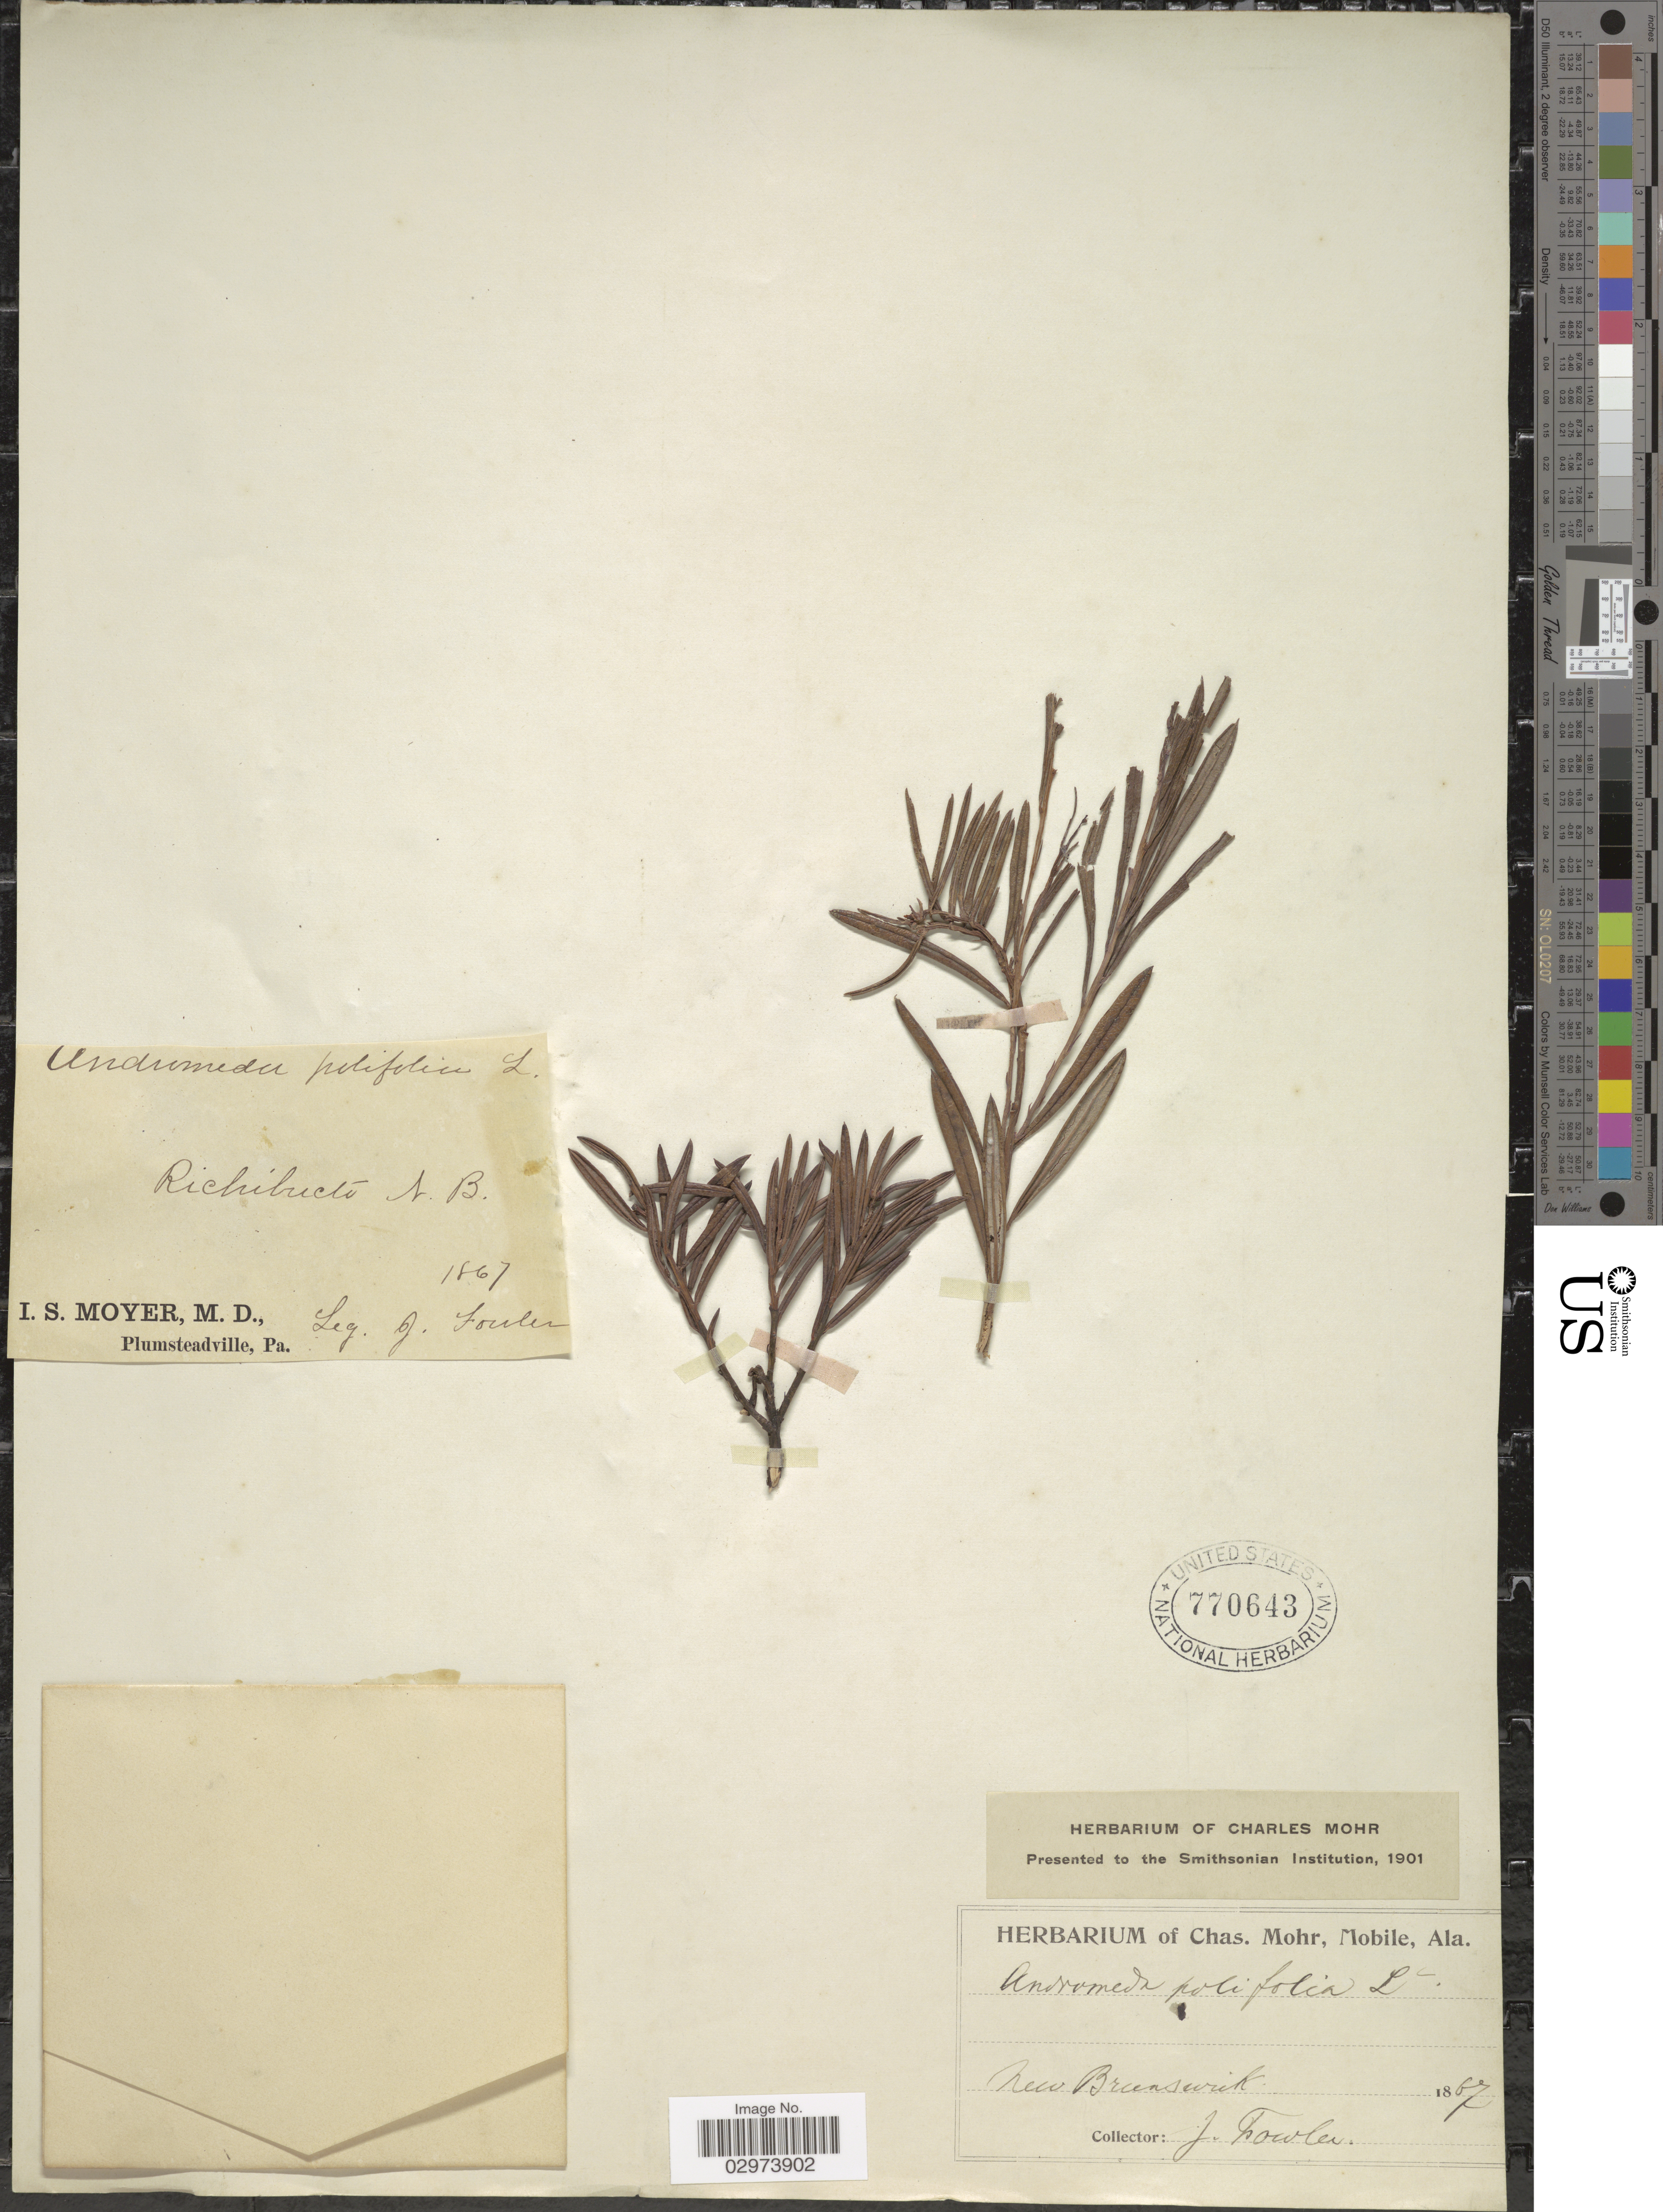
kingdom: Plantae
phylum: Tracheophyta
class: Magnoliopsida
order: Ericales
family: Ericaceae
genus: Andromeda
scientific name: Andromeda polifolia var. latifolia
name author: Aiton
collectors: J. Fowler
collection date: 1867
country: Canada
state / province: New Brunswick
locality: Richibucto, NB.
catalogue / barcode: US 770643